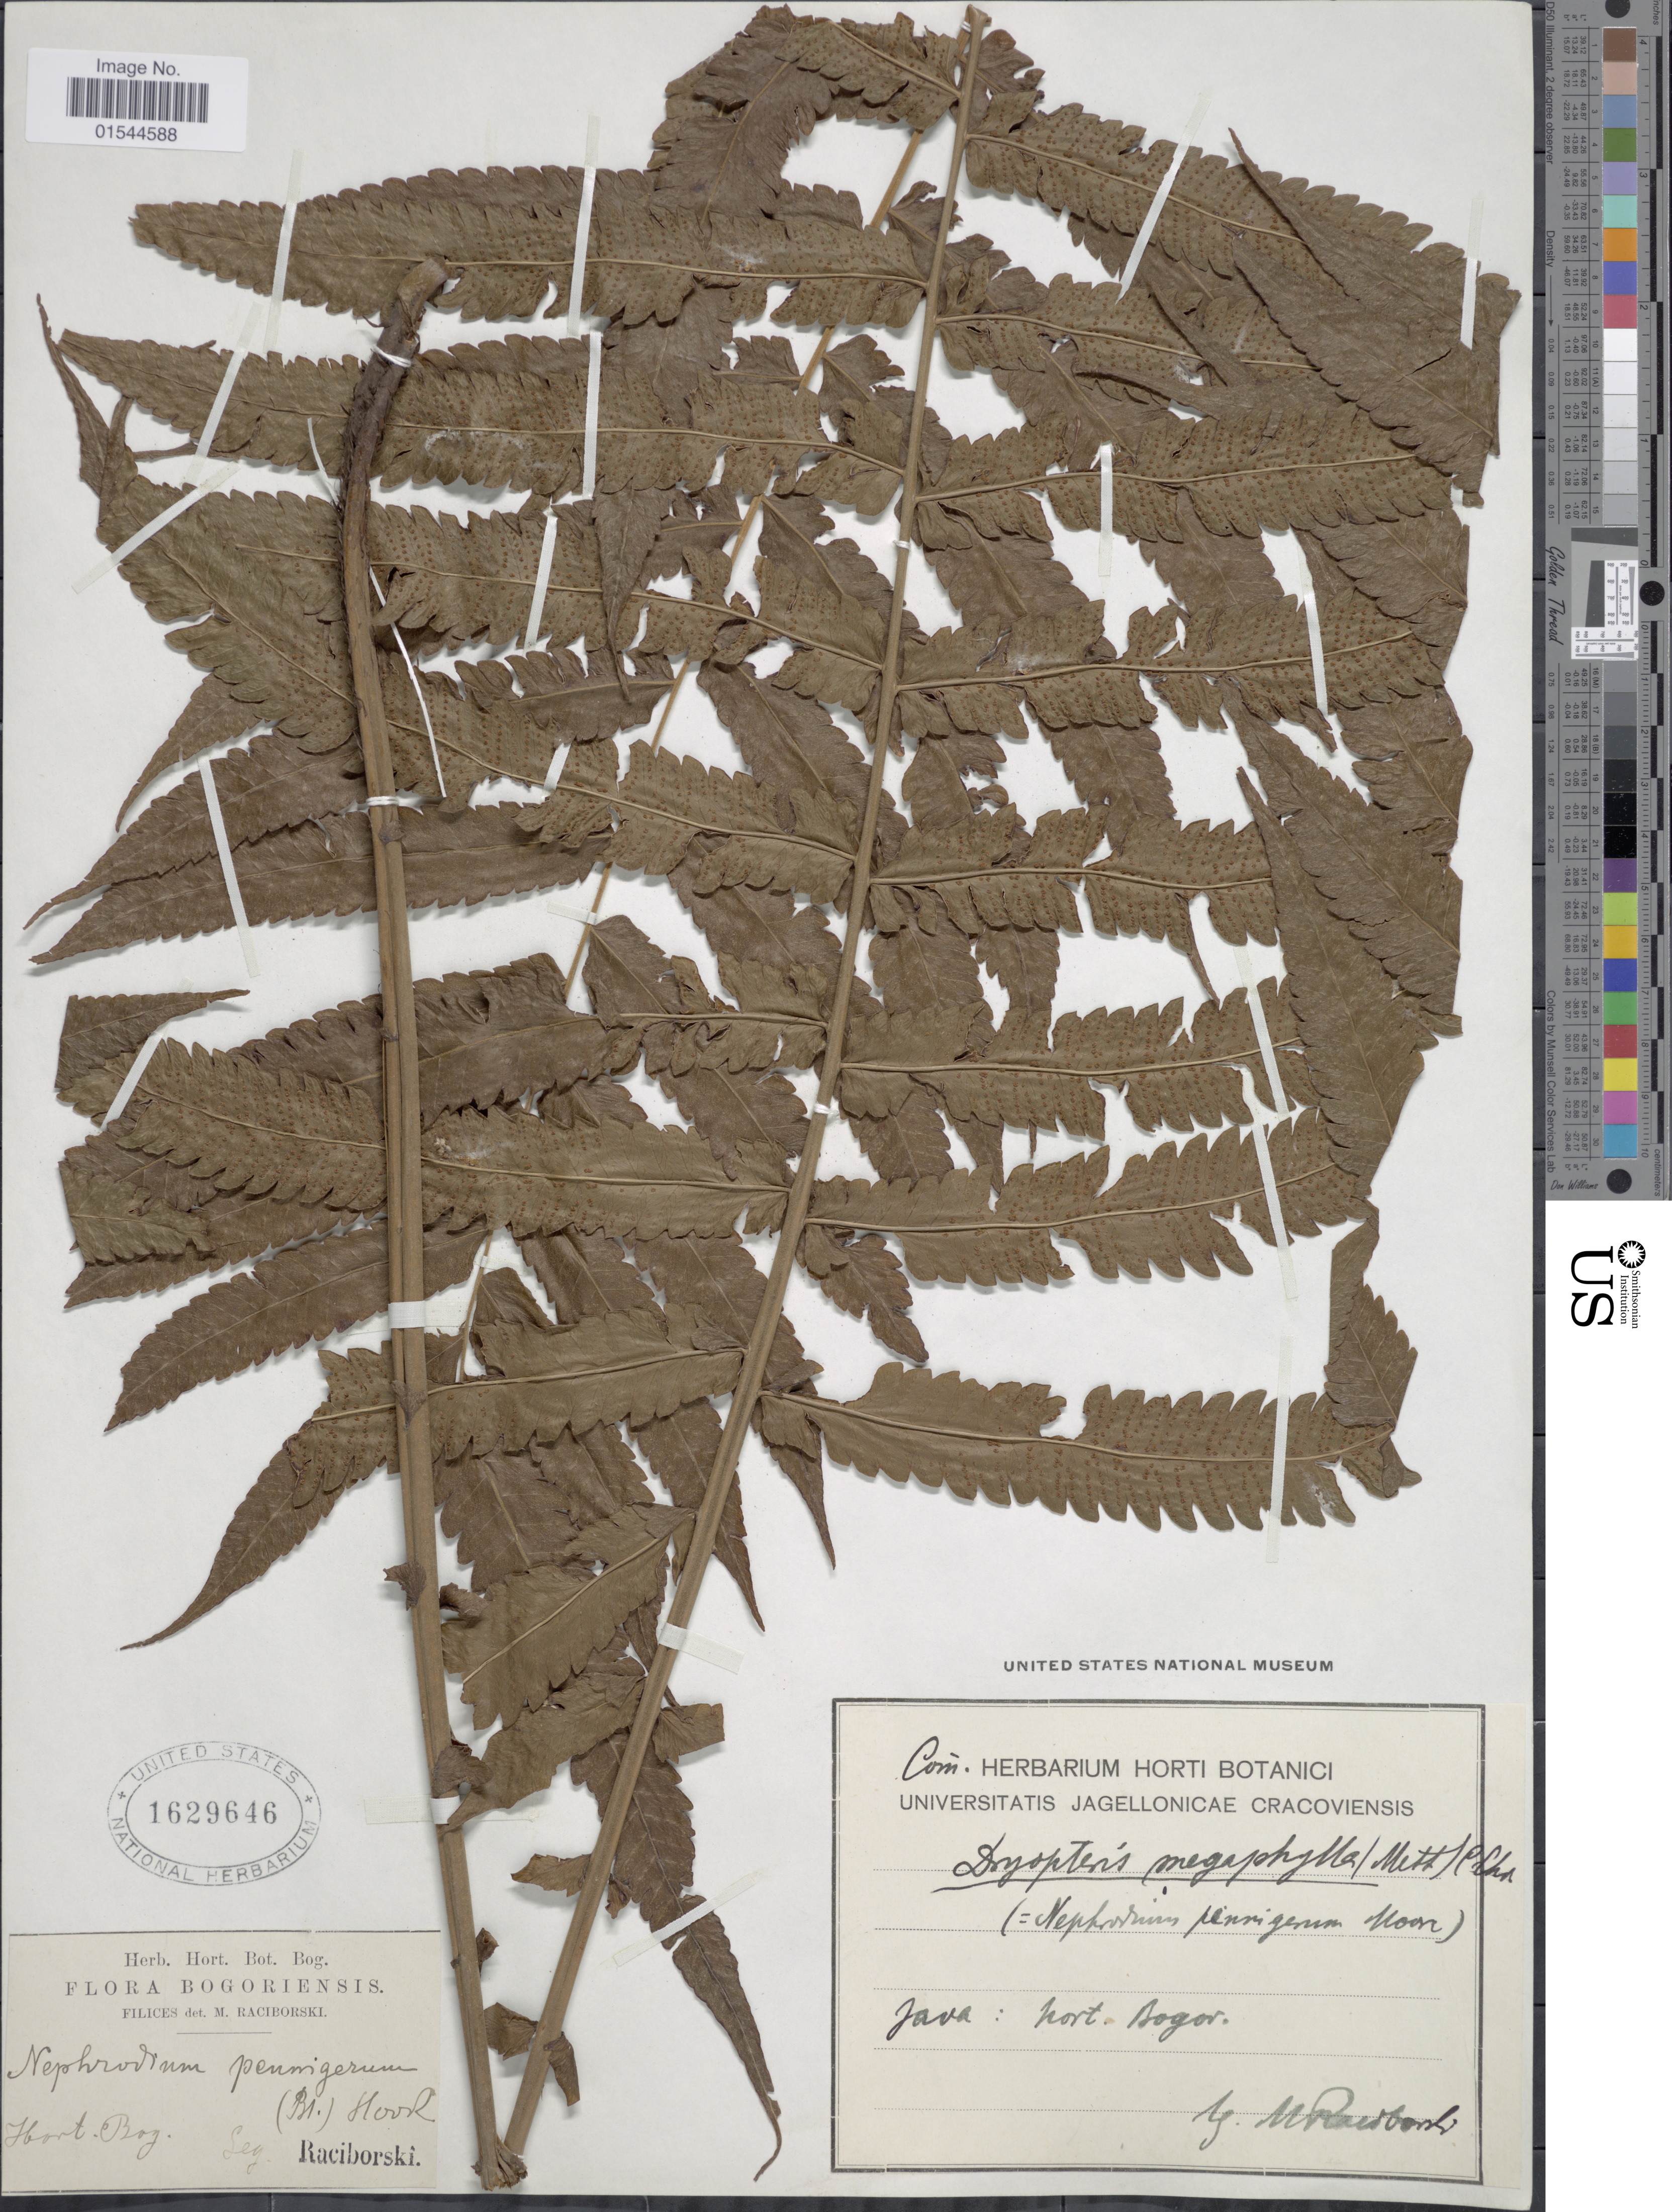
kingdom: Plantae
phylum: Tracheophyta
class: Polypodiopsida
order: Polypodiales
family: Thelypteridaceae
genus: Pneumatopteris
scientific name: Pneumatopteris pennigera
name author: (G. Forst.) Holttum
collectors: M. Raciborski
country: Indonesia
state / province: Java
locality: Java: Hort. Bogor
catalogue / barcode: US 1629646